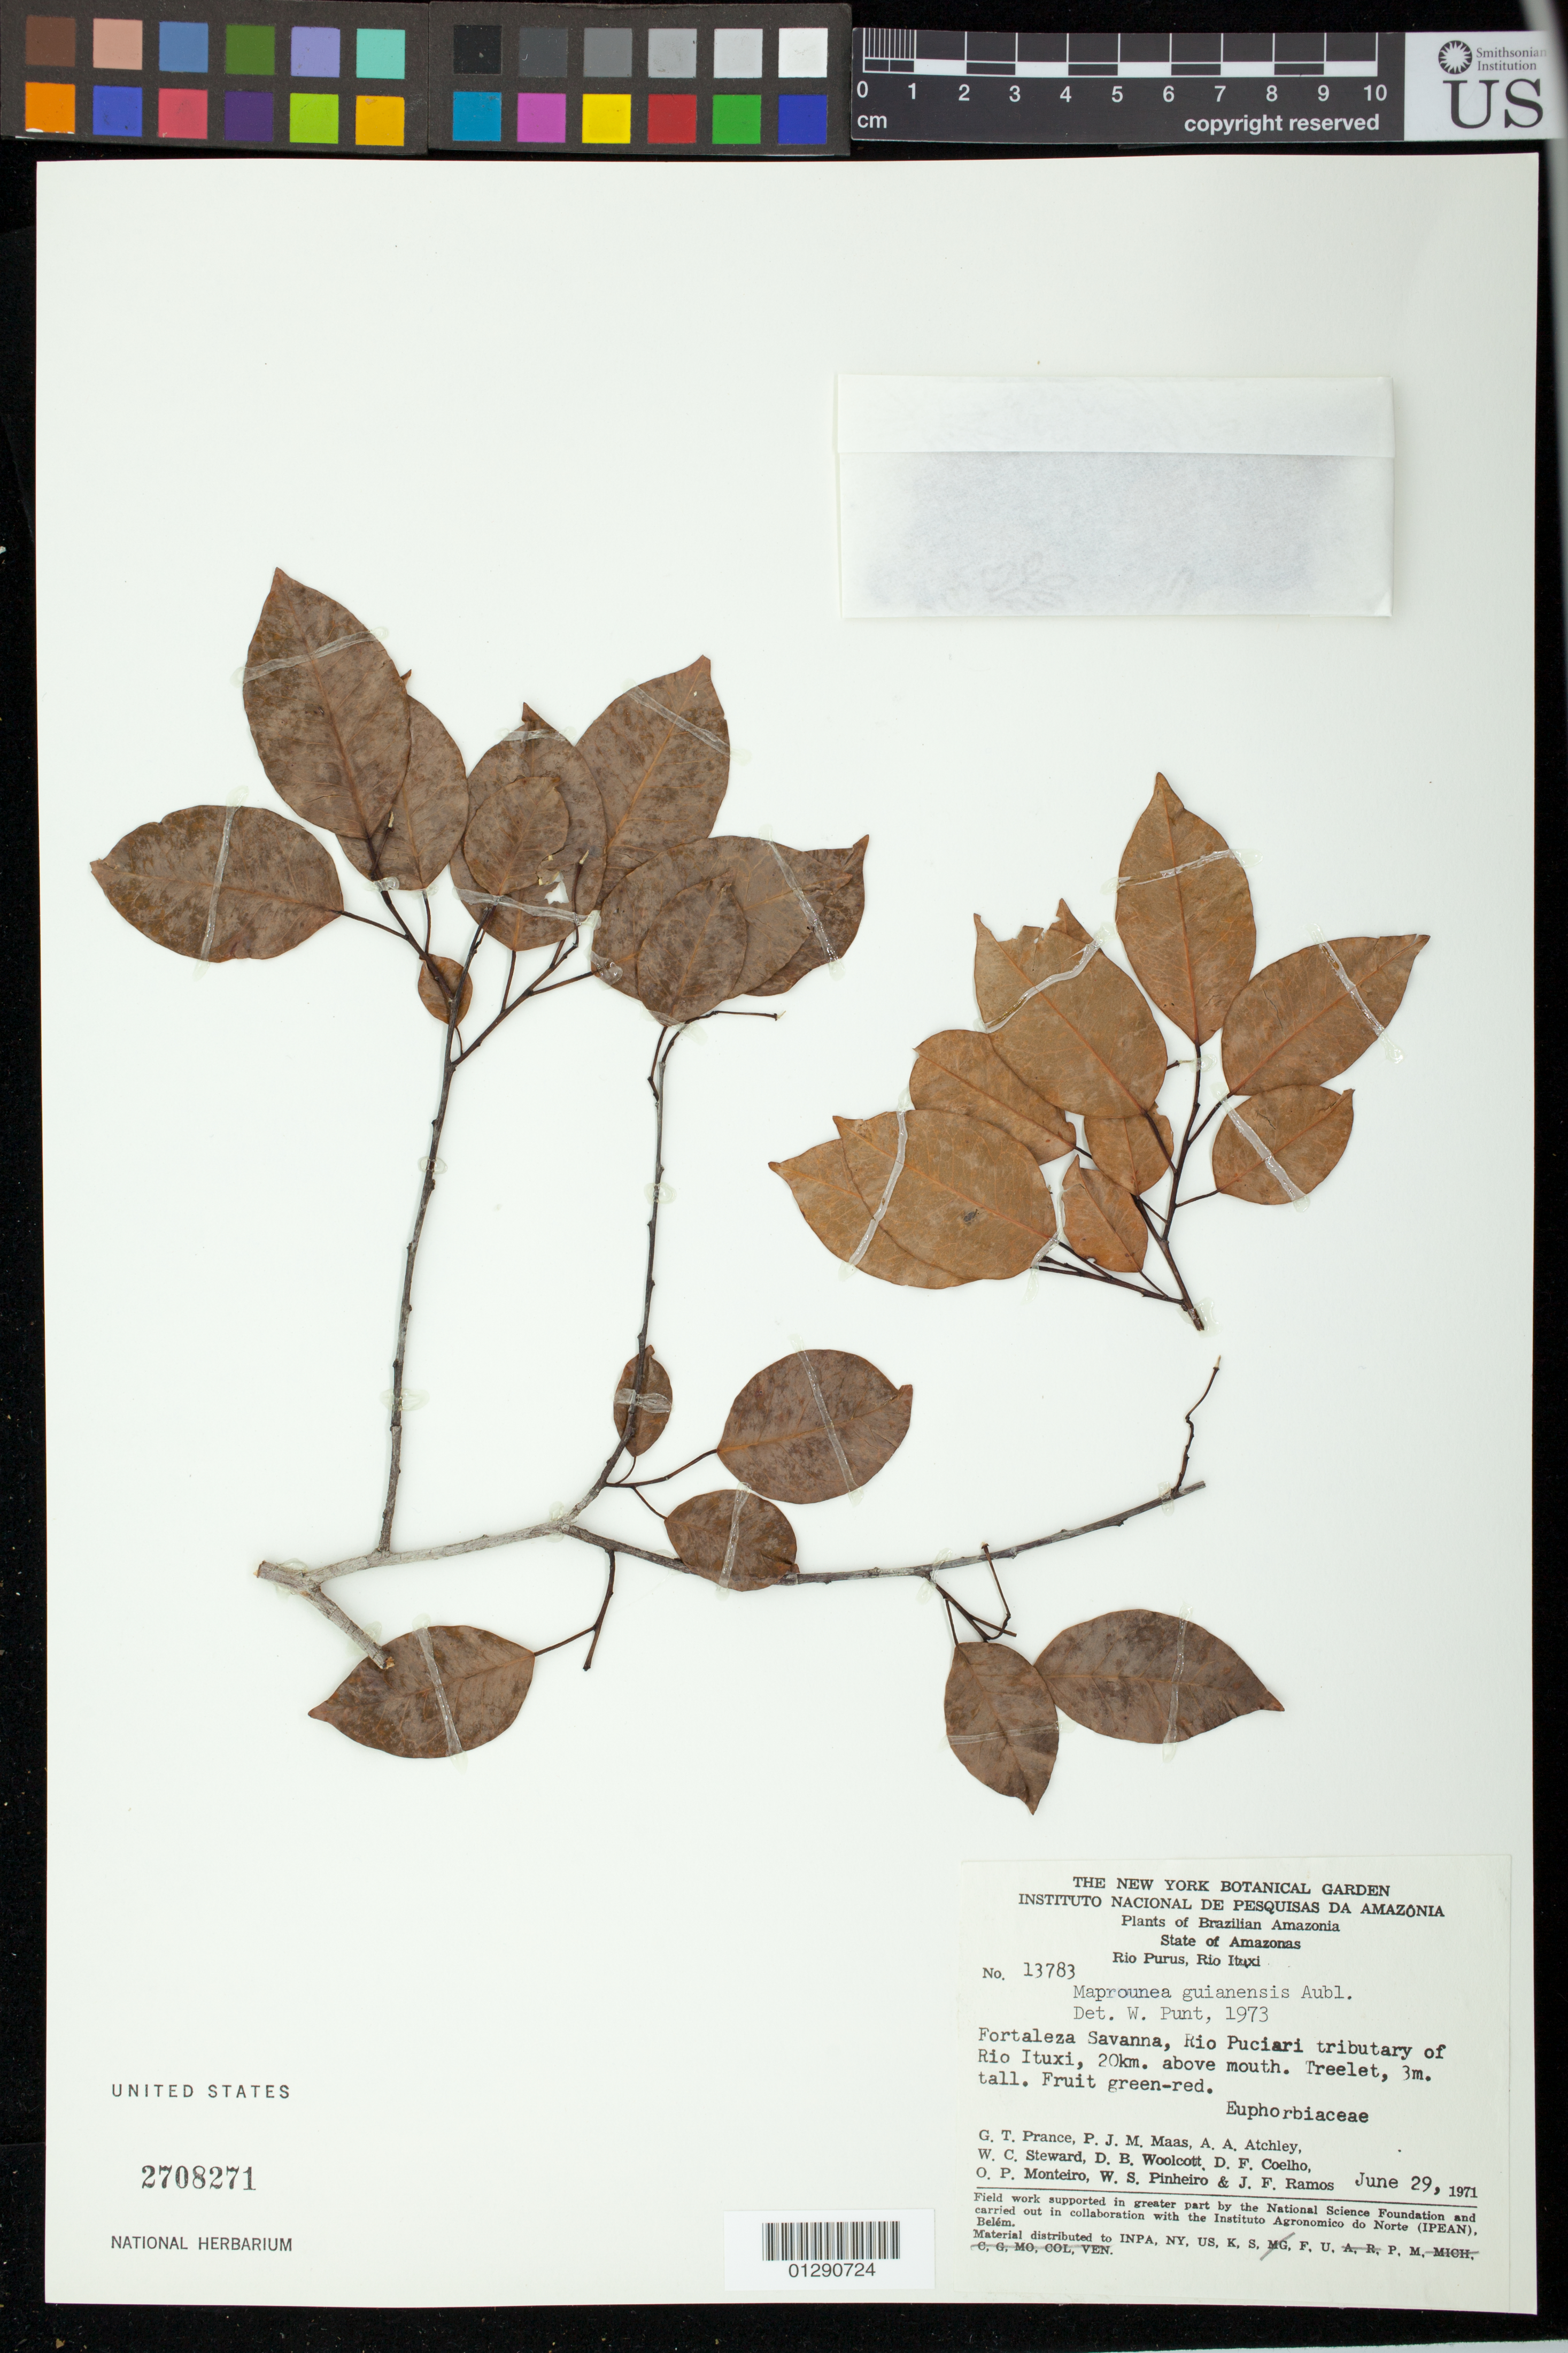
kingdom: Plantae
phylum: Tracheophyta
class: Magnoliopsida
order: Malpighiales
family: Euphorbiaceae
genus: Maprounea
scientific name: Maprounea guianensis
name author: Aubl.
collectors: G. T. Prance, P. Maas, A. A. Atchley, W. C. Steward, D. B. Woolcott, D. F. Coêlho, O. P. Monteiro, W. S. Pinheiro & J. F. Ramos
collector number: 13783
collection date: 1971-06-29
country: Brazil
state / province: Amazonas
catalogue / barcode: US 2708271